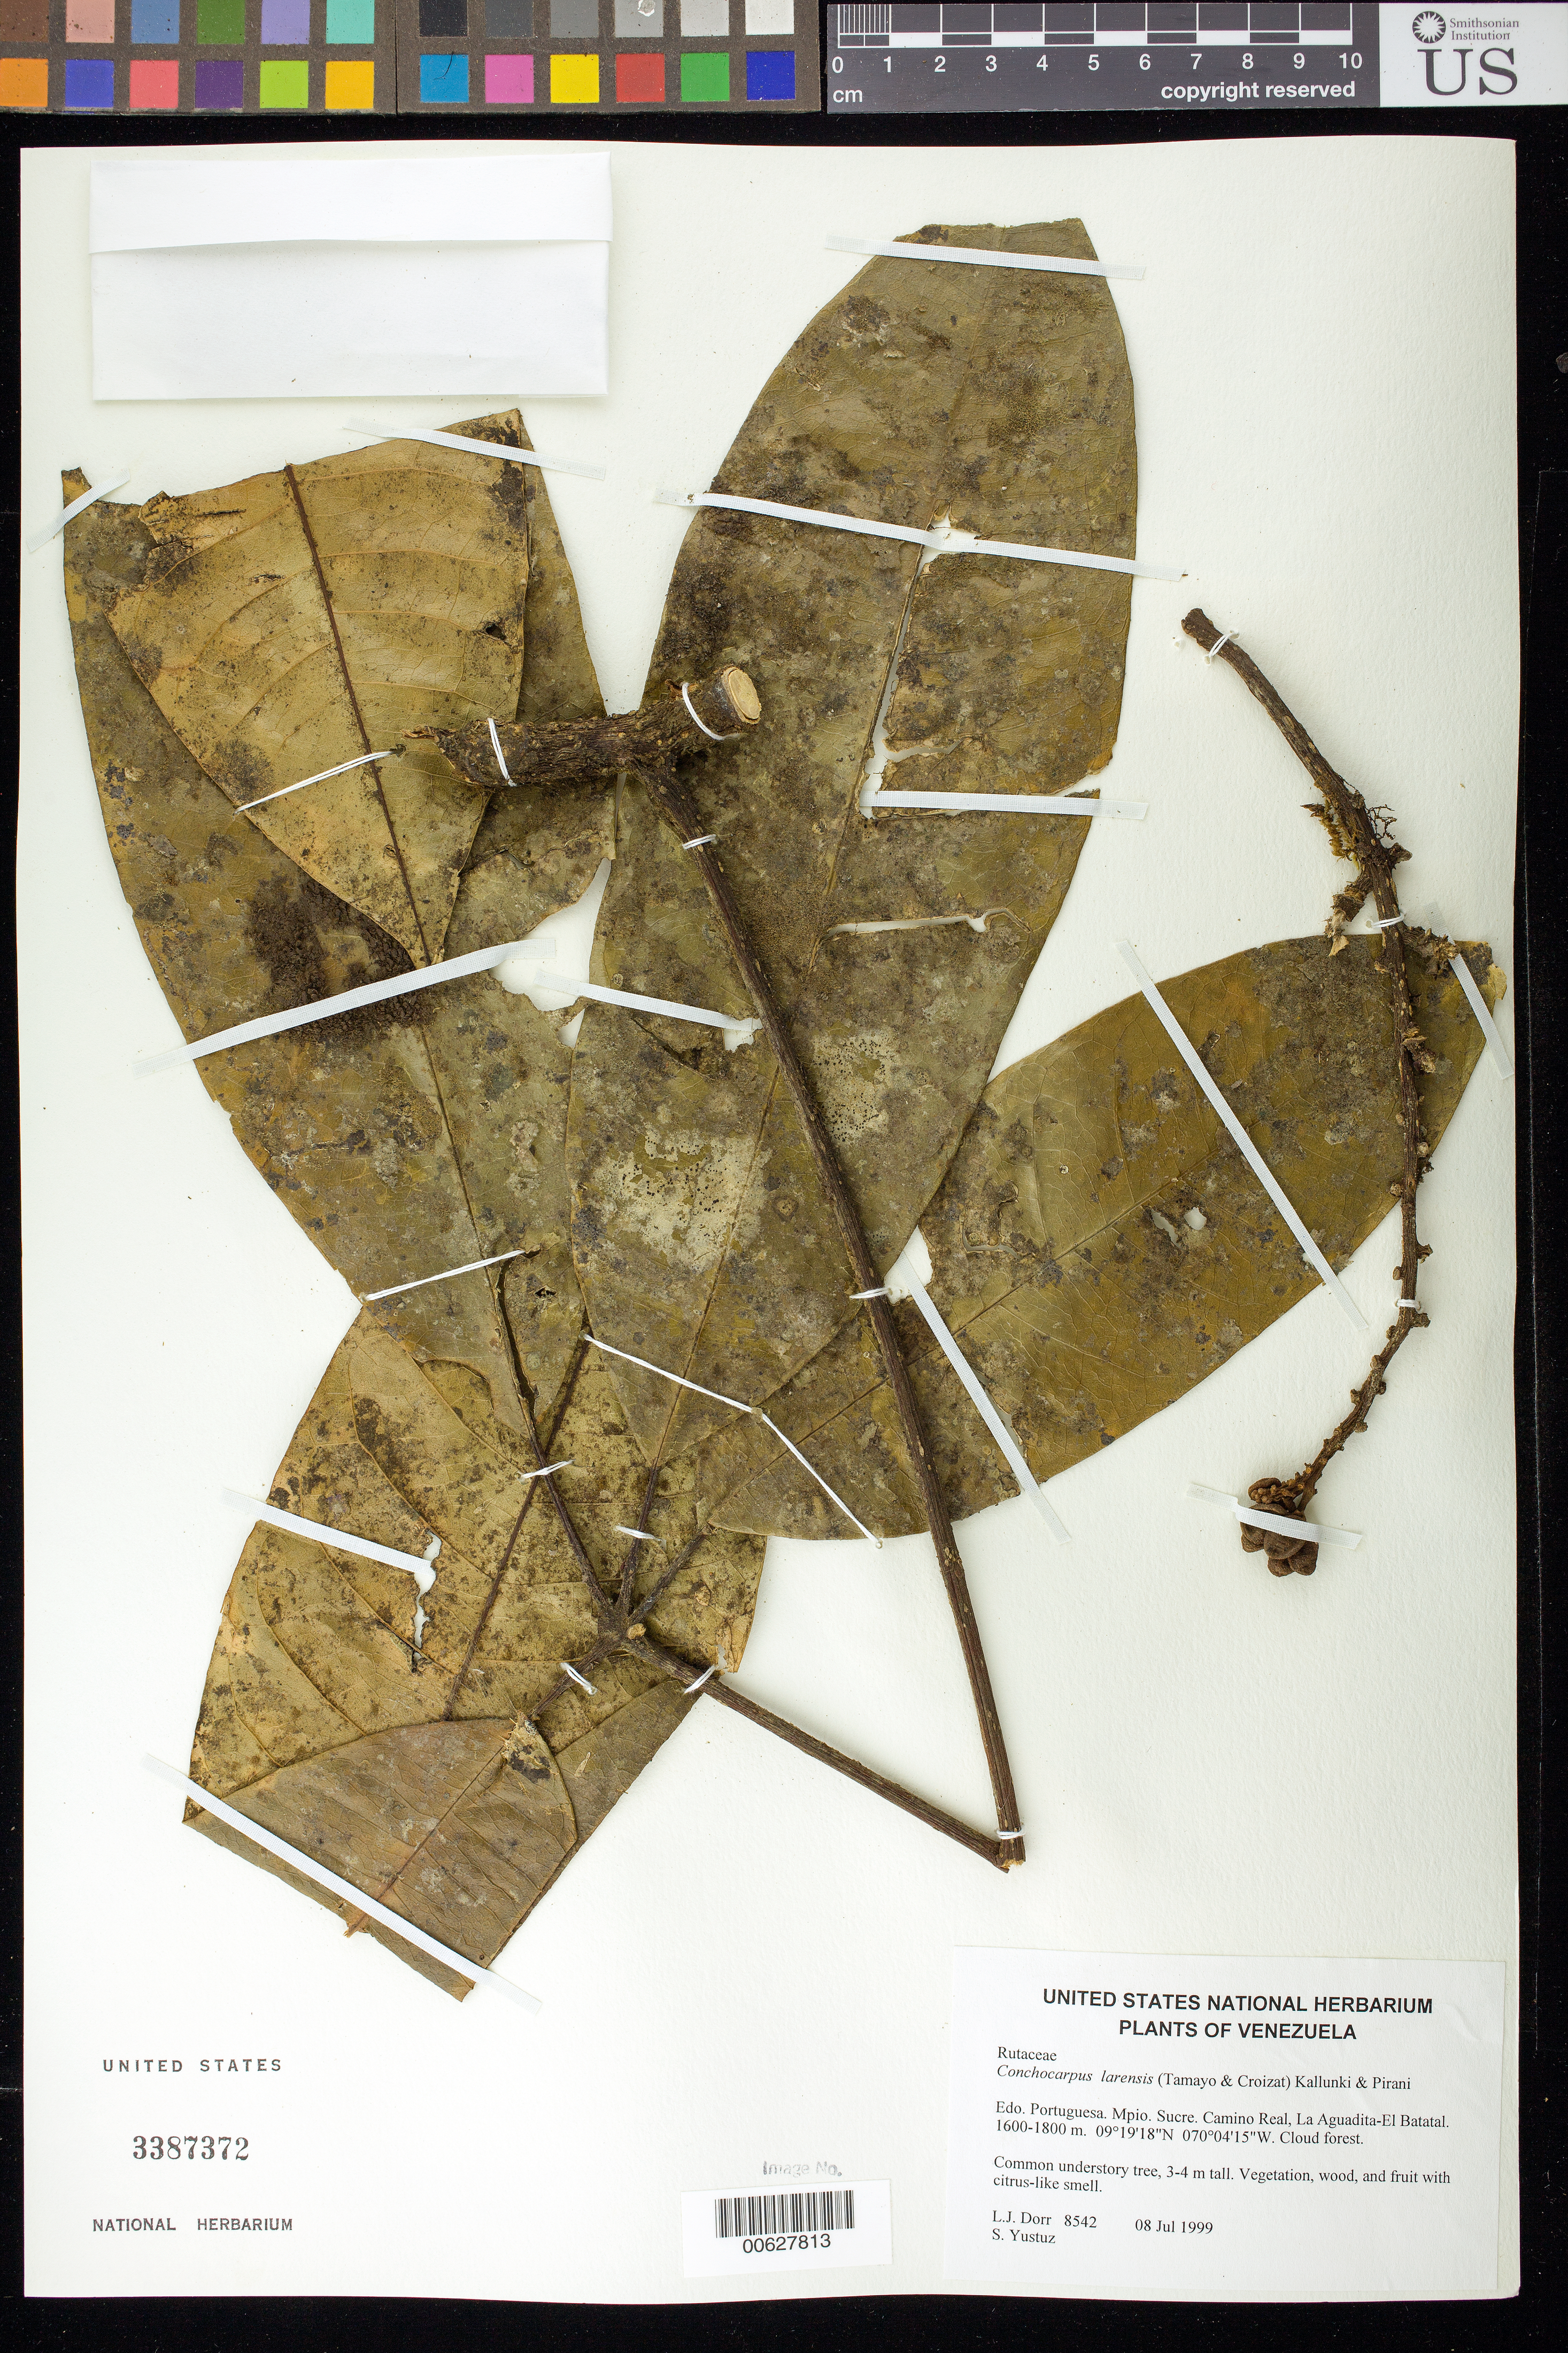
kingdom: Plantae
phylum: Tracheophyta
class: Magnoliopsida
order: Sapindales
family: Rutaceae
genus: Conchocarpus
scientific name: Conchocarpus larensis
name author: (Tamayo & Croizat) Kallunki & Pirani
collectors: L. J. Dorr & S. Yustiz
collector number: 8542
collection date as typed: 08 Jul 1999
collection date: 1999-07-08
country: Venezuela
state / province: Portuguesa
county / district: Sucre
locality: Camino Real, La Aguadita-El Batatal.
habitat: Cloud forest.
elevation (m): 1600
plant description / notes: F, PORT, US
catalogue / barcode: US 3387372